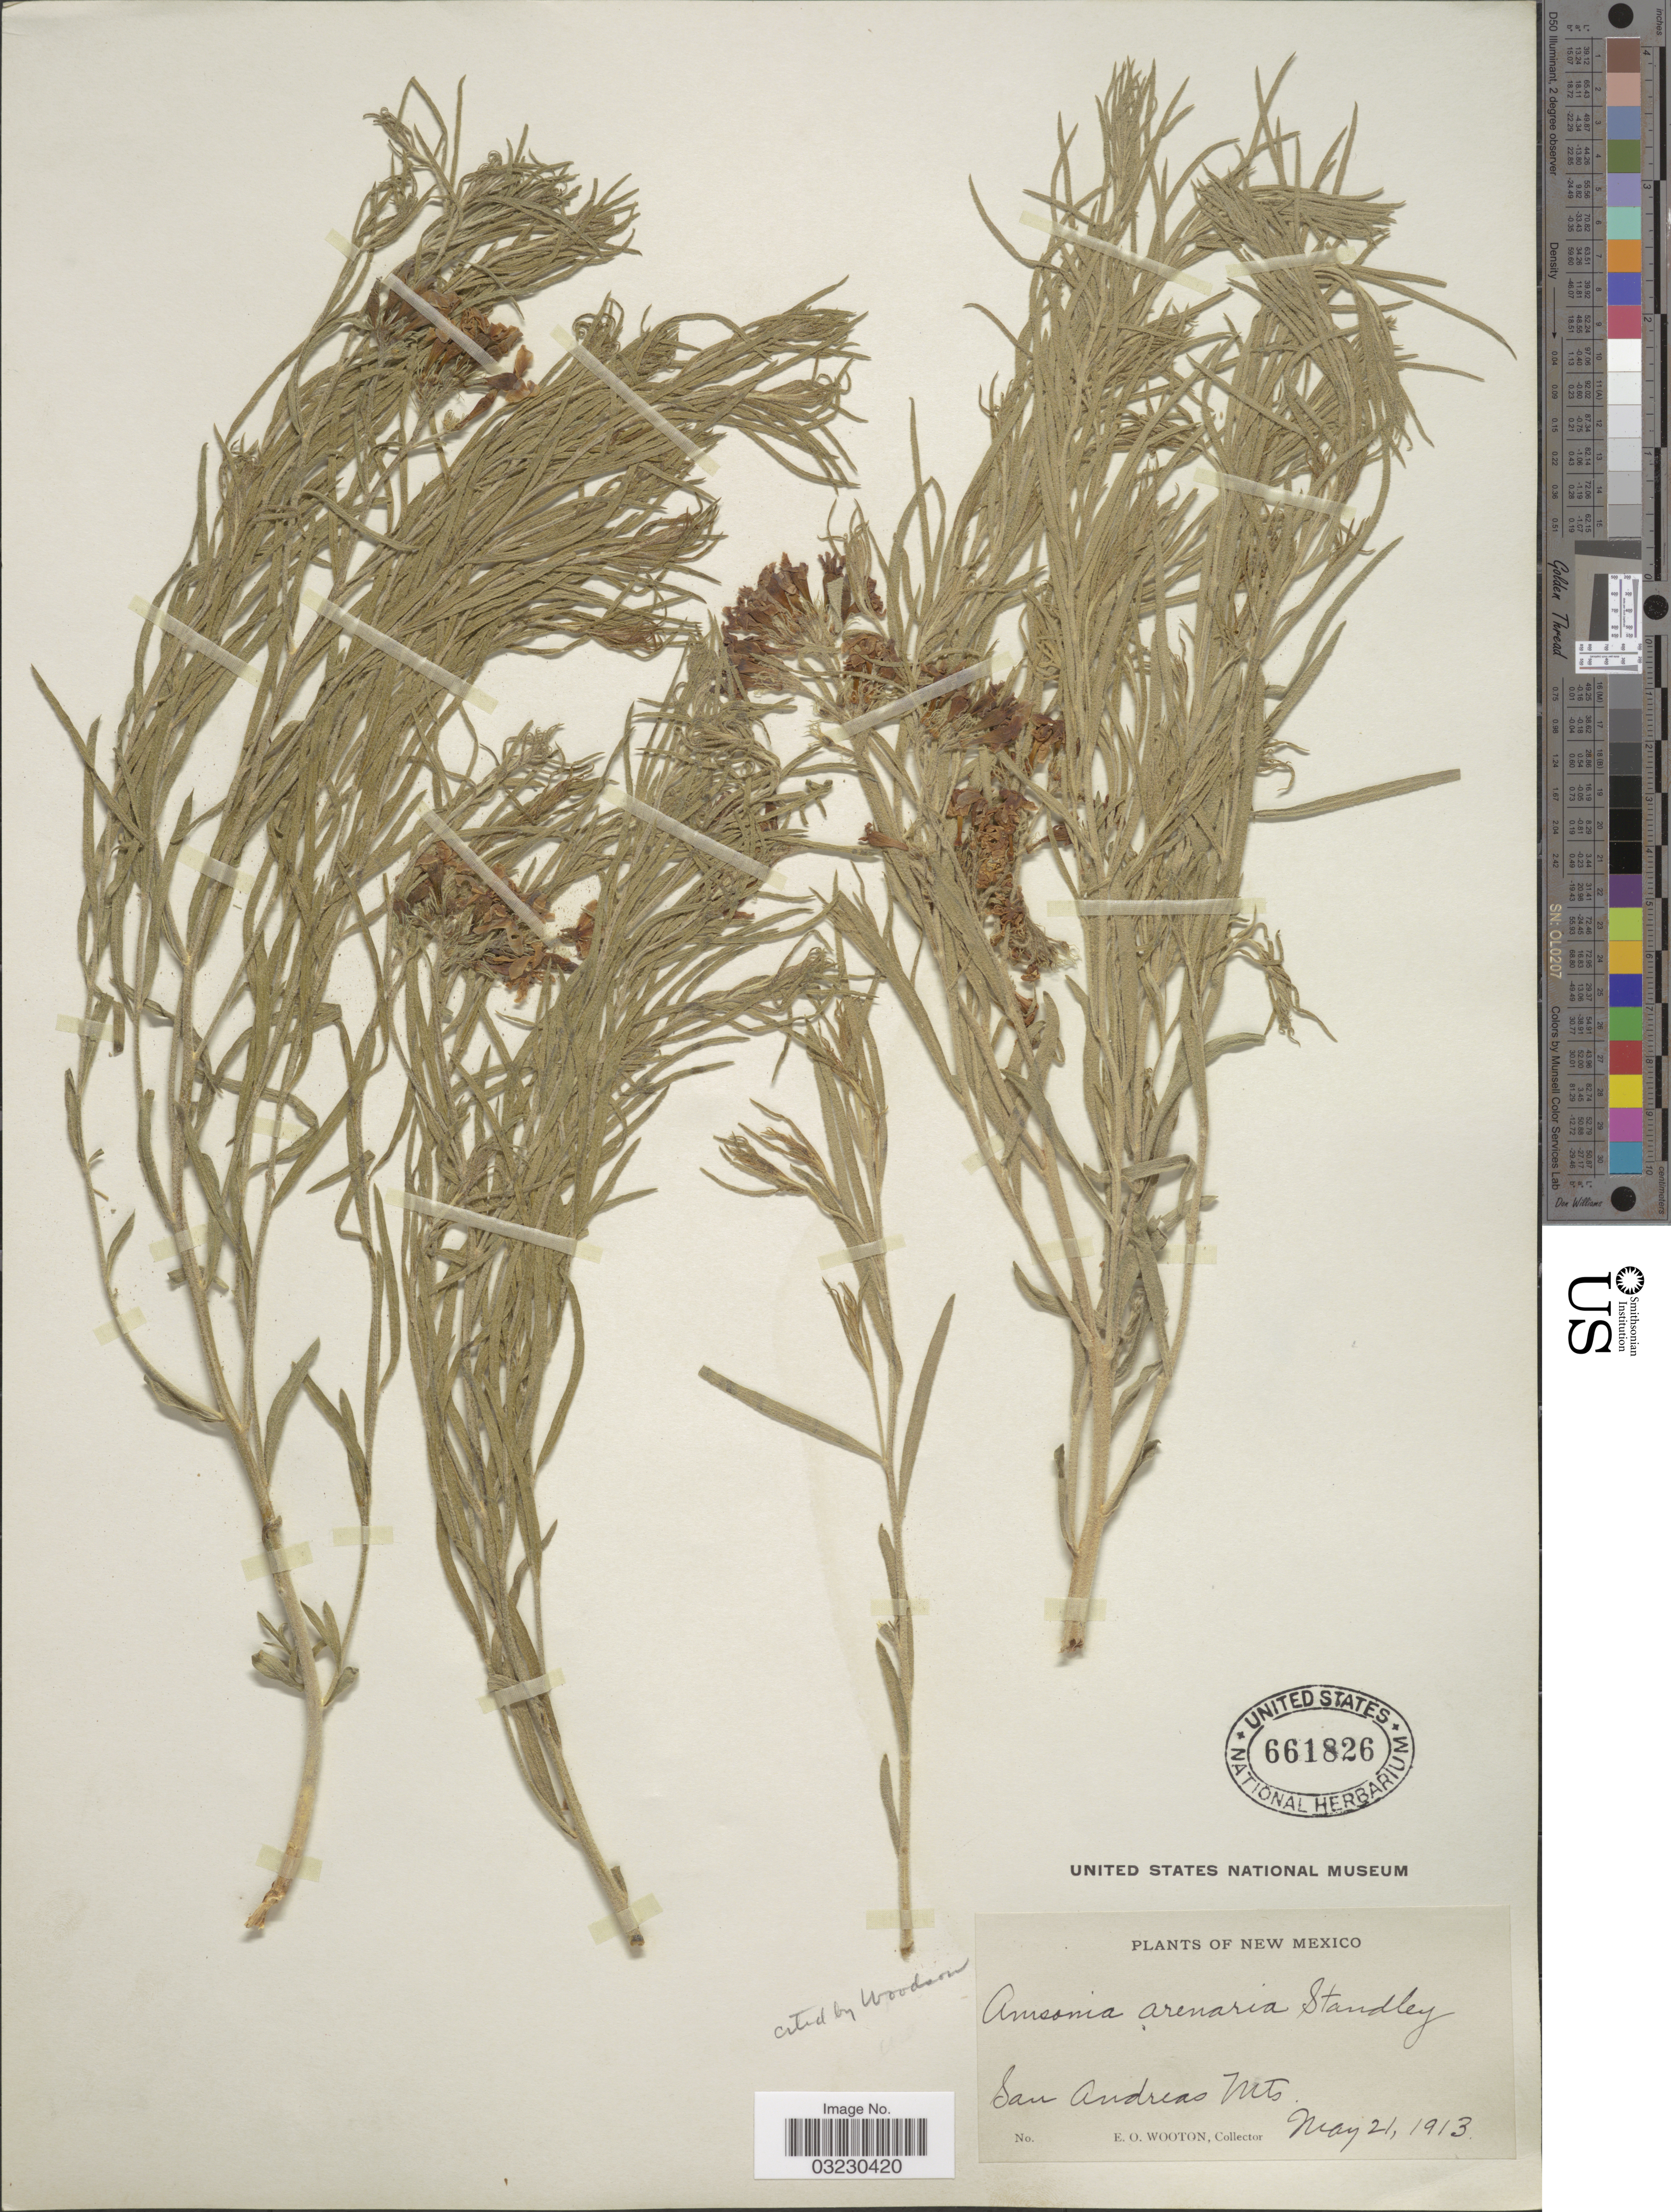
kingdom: Plantae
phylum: Tracheophyta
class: Magnoliopsida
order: Gentianales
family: Apocynaceae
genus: Amsonia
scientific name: Amsonia arenaria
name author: Standl.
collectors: E. O. Wooton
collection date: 1913-05-21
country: United States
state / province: New Mexico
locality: San Andreas Mts.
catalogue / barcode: US 661826